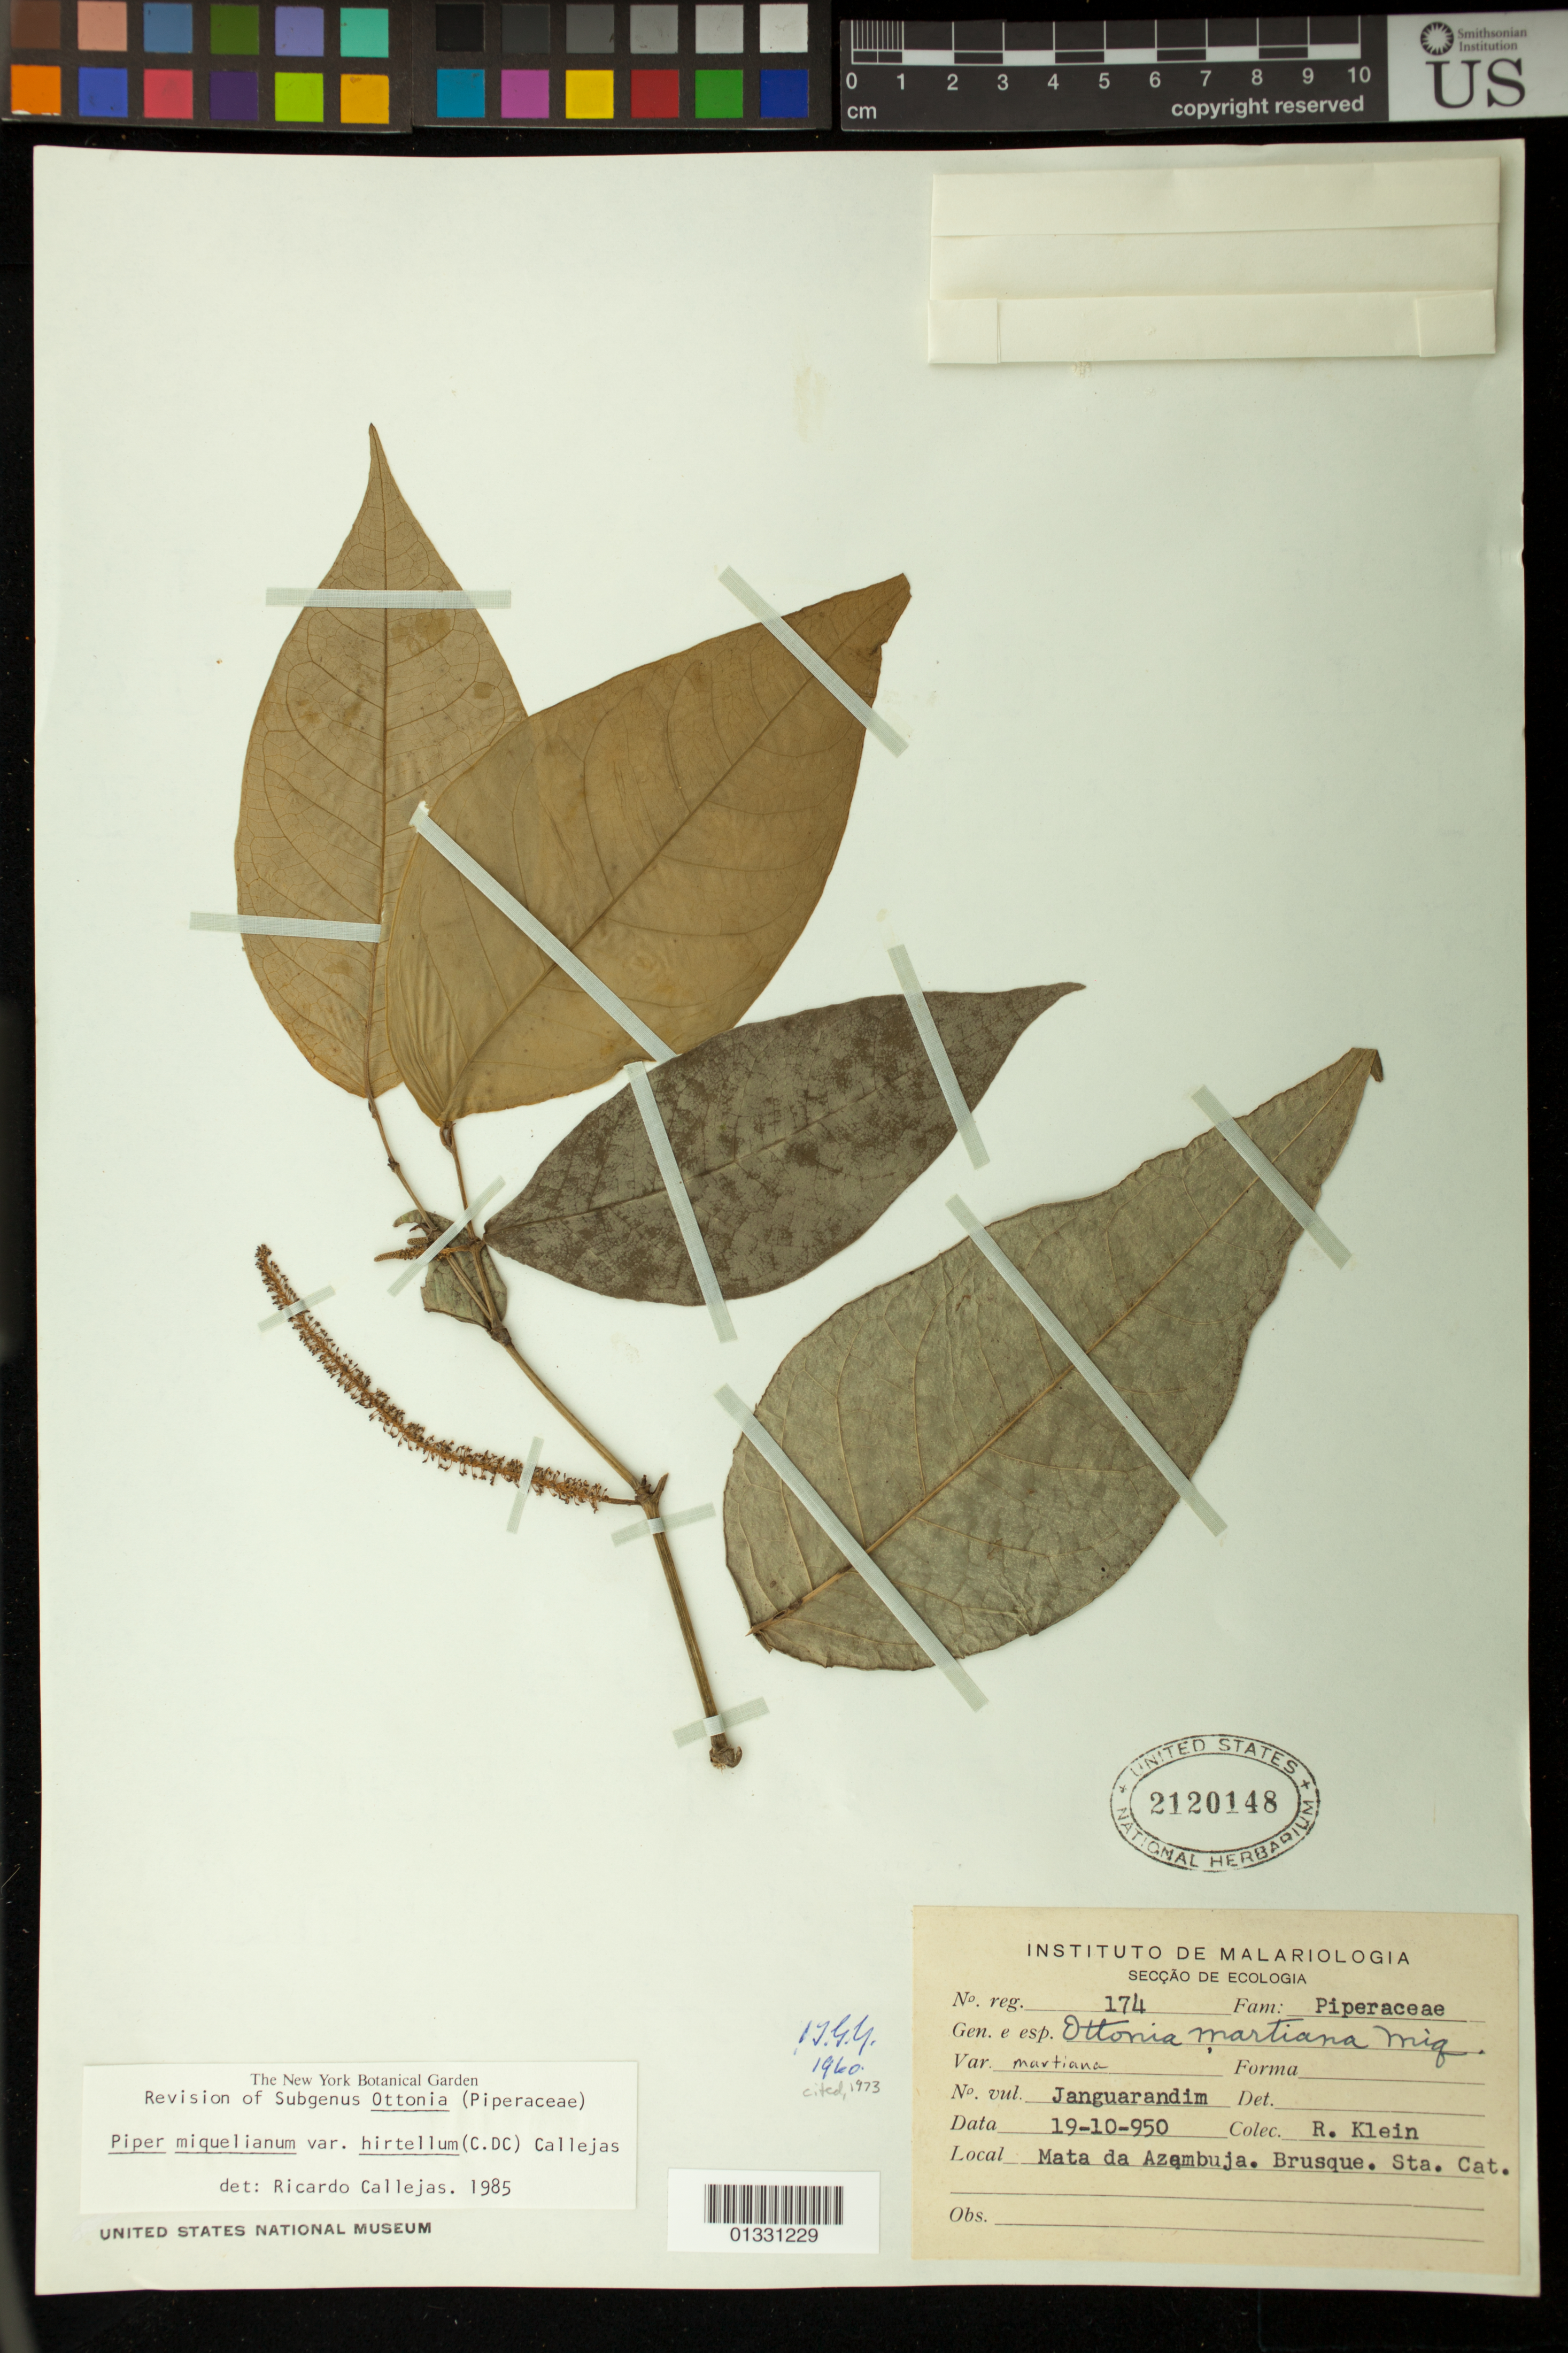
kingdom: Plantae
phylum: Tracheophyta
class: Magnoliopsida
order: Piperales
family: Piperaceae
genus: Piper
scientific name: Piper miquelianum var. hirtellum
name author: (C. DC.) Callejas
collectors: R. M. Klein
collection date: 1950-10-19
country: Brazil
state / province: Santa Catarina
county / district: Brusque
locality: Mata da Azambuja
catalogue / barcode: US 212148